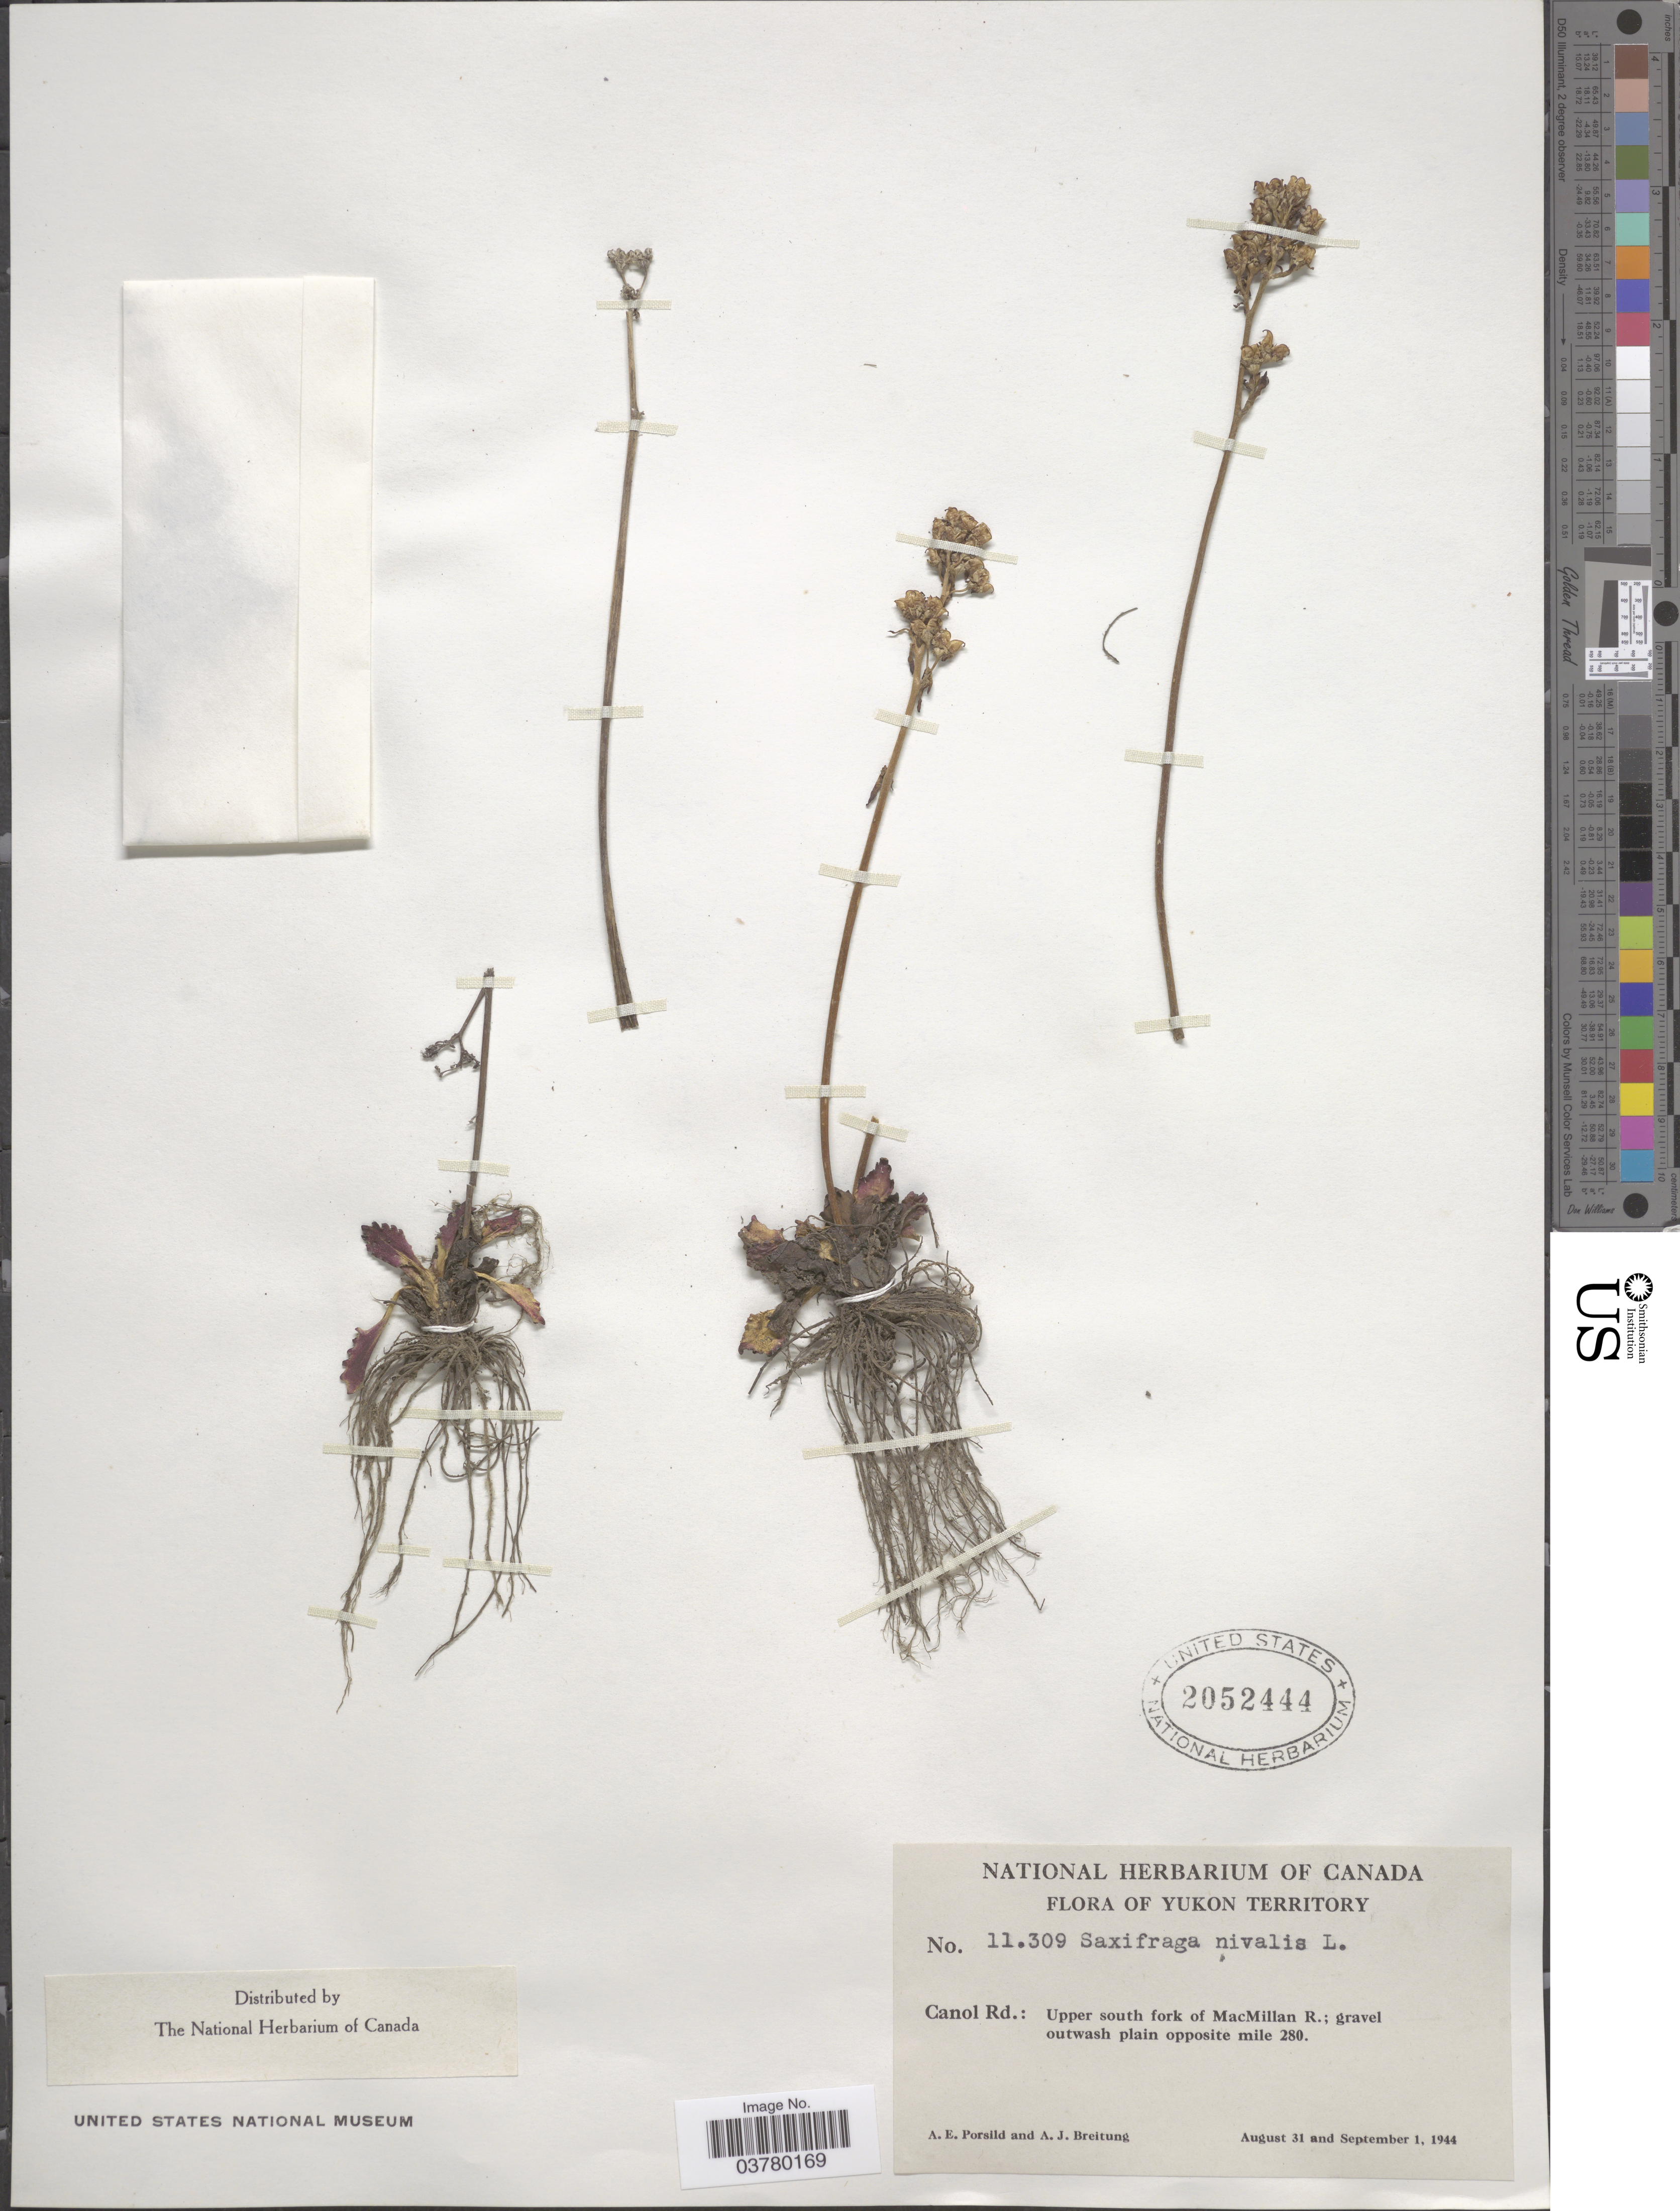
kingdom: Plantae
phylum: Tracheophyta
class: Magnoliopsida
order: Saxifragales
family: Saxifragaceae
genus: Micranthes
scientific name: Micranthes nivalis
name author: (L.) Small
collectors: A. E. Porsild & A. Breitung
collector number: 11309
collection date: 1944-08-31/1944-09-01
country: Canada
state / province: Yukon Territory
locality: Canol Rd.: Upper south fork of MacMillan R.; gravel outwash plain opposite mile 280.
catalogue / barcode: US 2052444